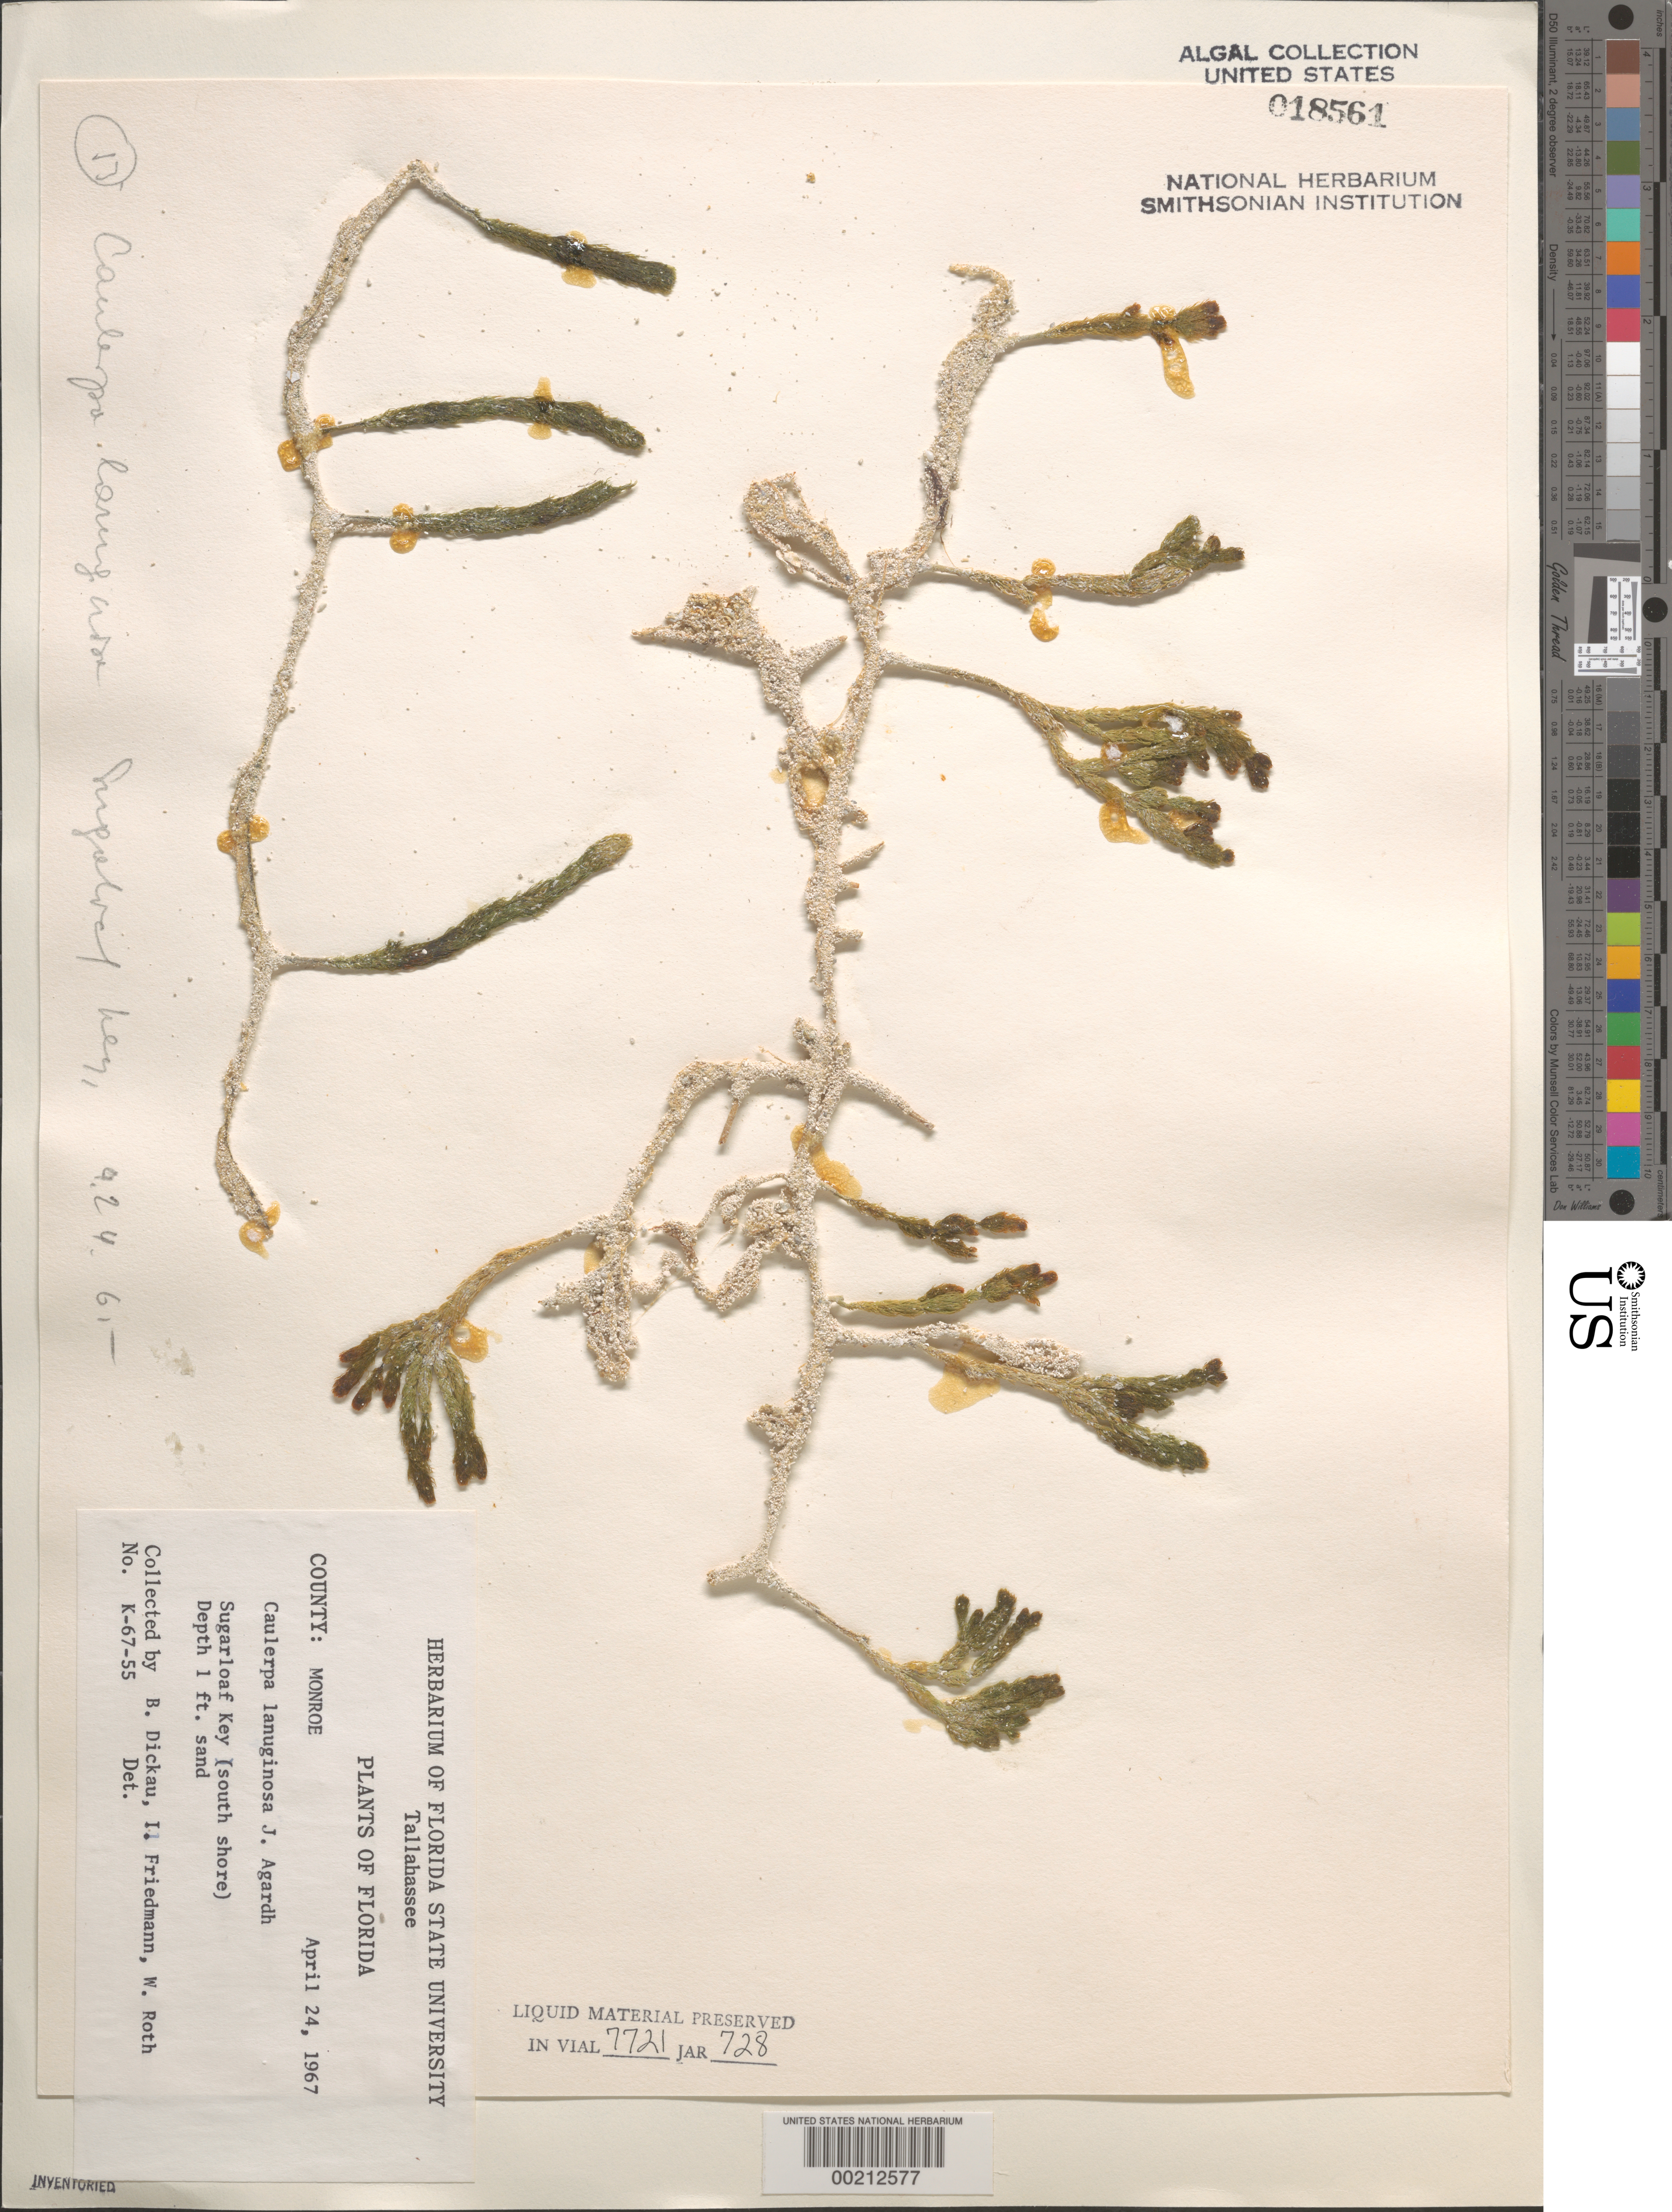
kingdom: Plantae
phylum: Chlorophyta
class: Ulvophyceae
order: Bryopsidales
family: Caulerpaceae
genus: Caulerpa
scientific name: Caulerpa lanuginosa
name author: J. Agardh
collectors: B. Dickau, E. Friedmann & W. C. Roth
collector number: K-67-55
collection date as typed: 24 Apr 1967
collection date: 1967-04-24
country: United States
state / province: Florida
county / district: Monroe County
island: Sugarloaf Key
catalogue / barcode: US 18561